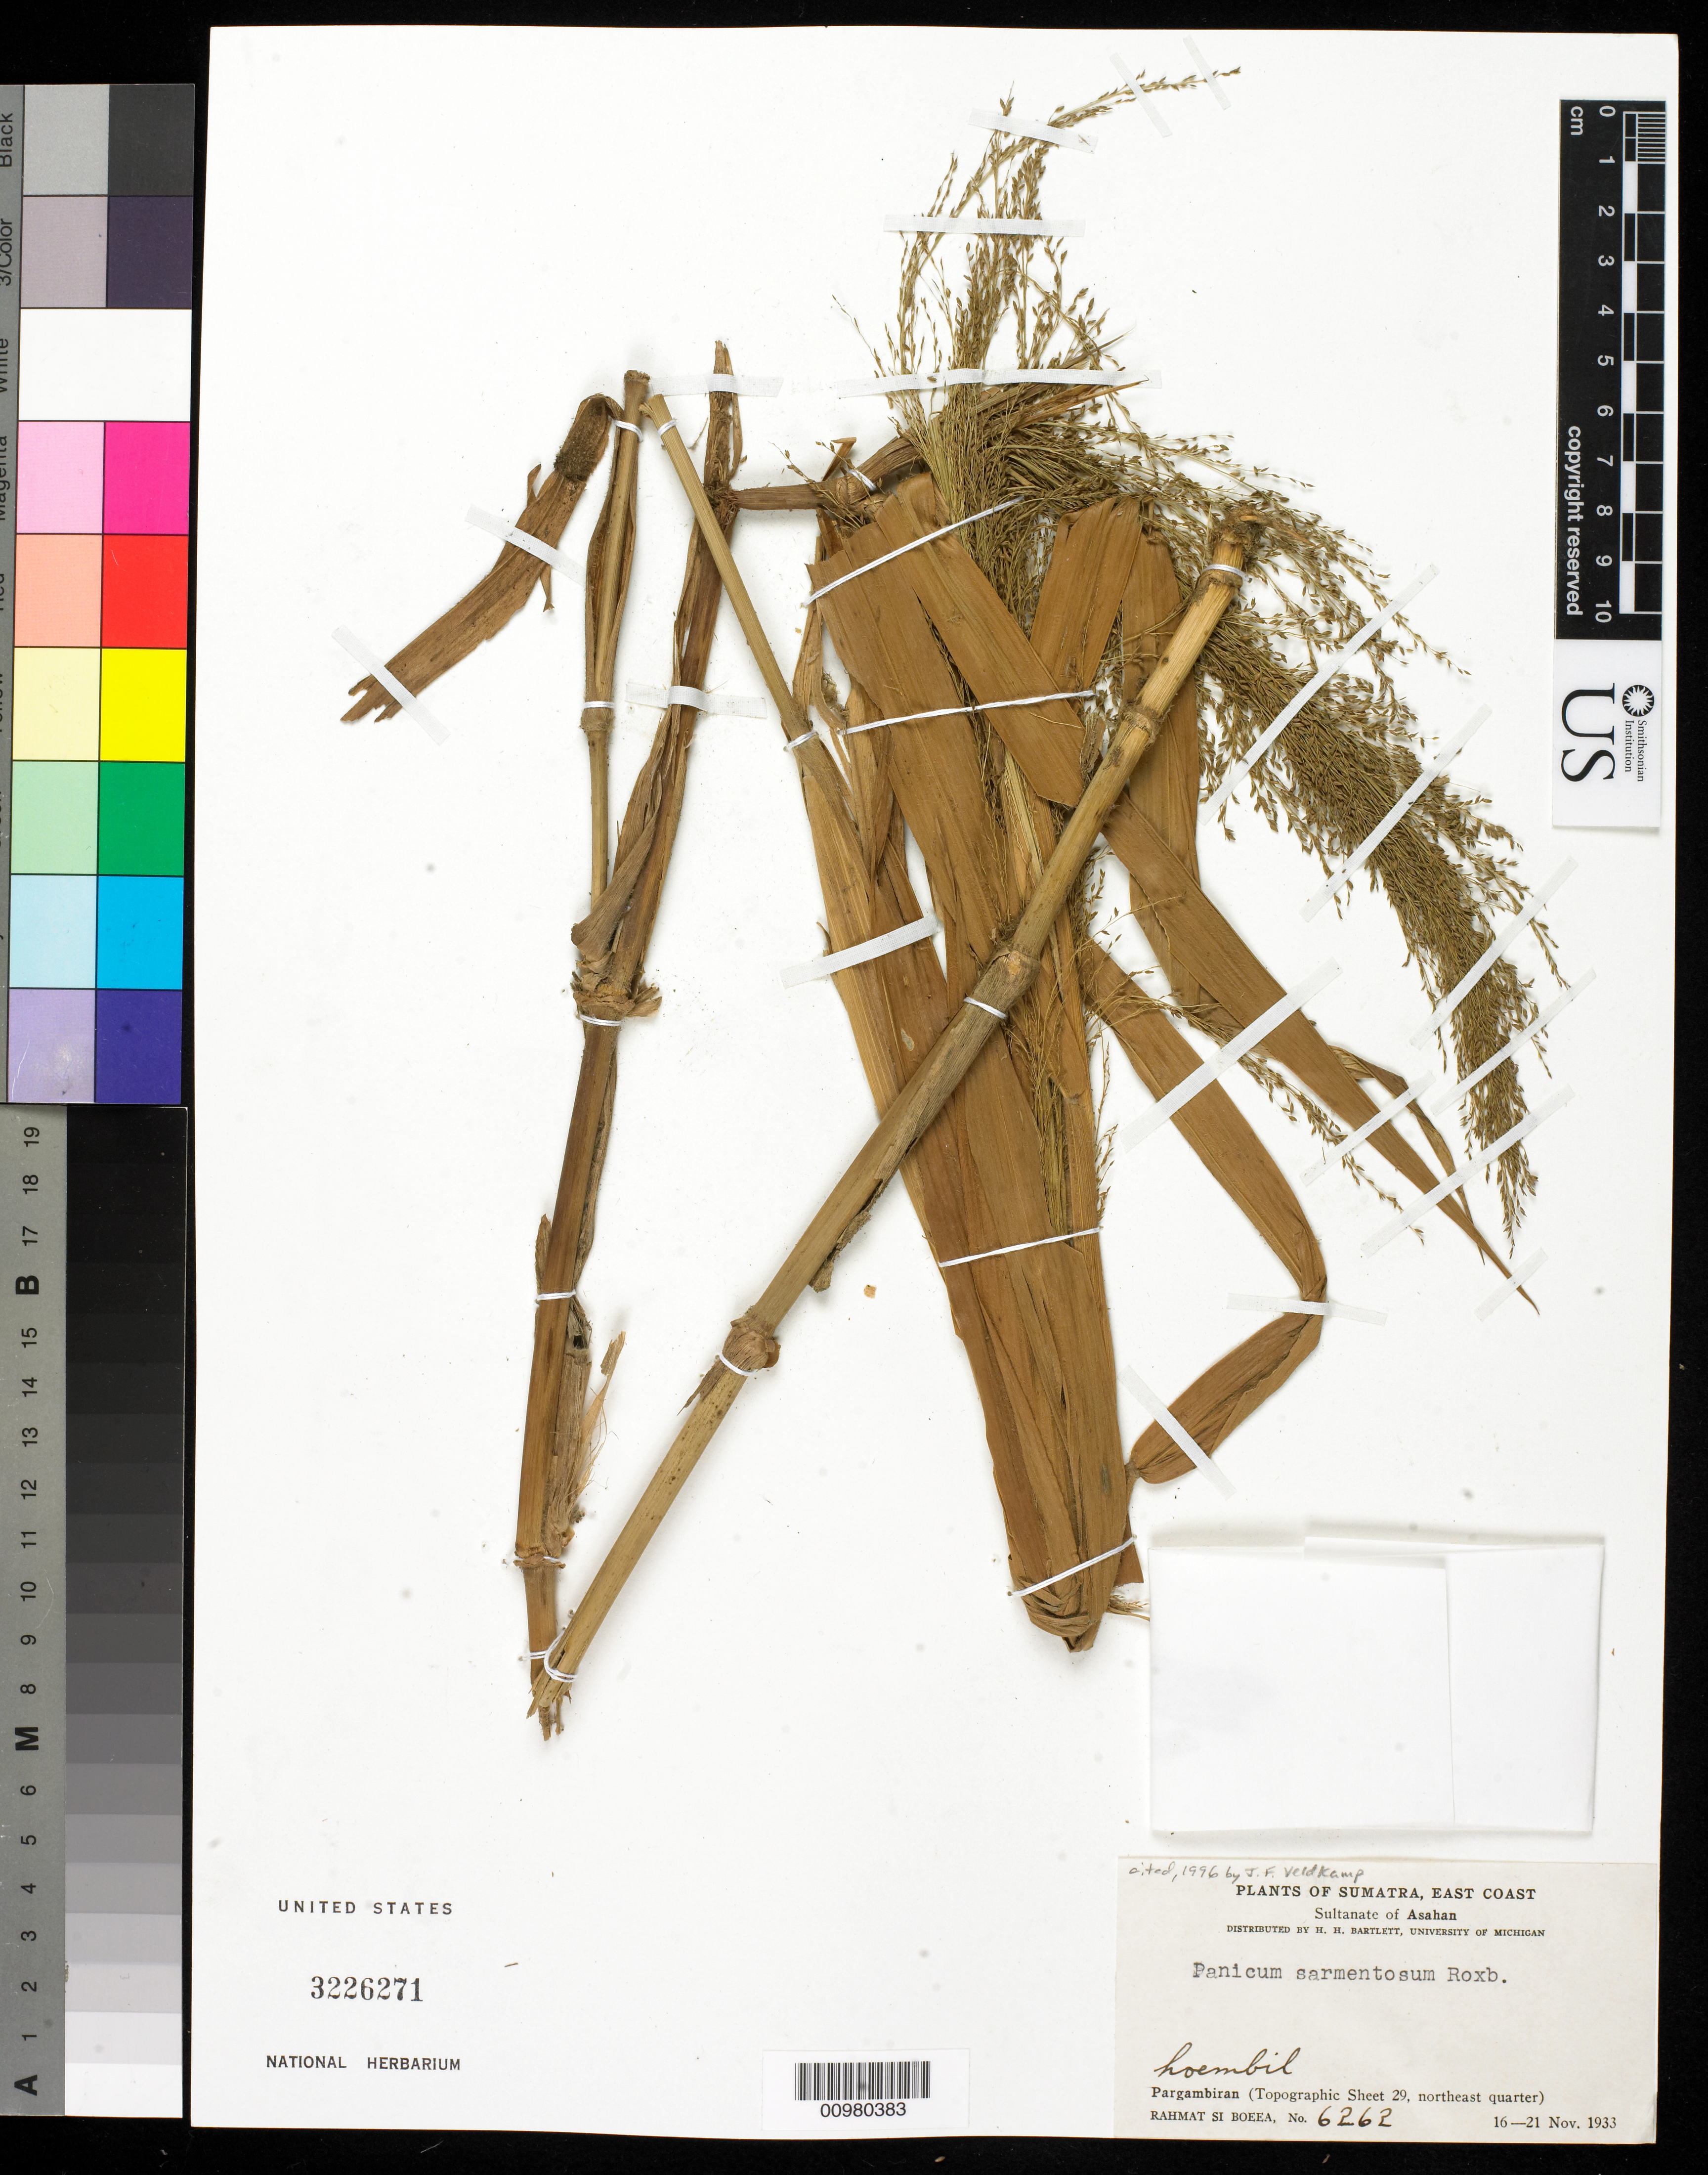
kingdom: Plantae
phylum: Tracheophyta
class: Liliopsida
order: Poales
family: Poaceae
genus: Panicum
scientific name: Panicum sarmentosum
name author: Roxb.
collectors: Rahmat Si Boeea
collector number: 6262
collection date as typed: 16 Nov 1933 to 21 Nov 1933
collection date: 1933-11-16/1933-11-21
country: Indonesia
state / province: Sumatra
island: Sumatra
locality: (East Coast) Sultanate of Asahan.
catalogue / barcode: US 3226271